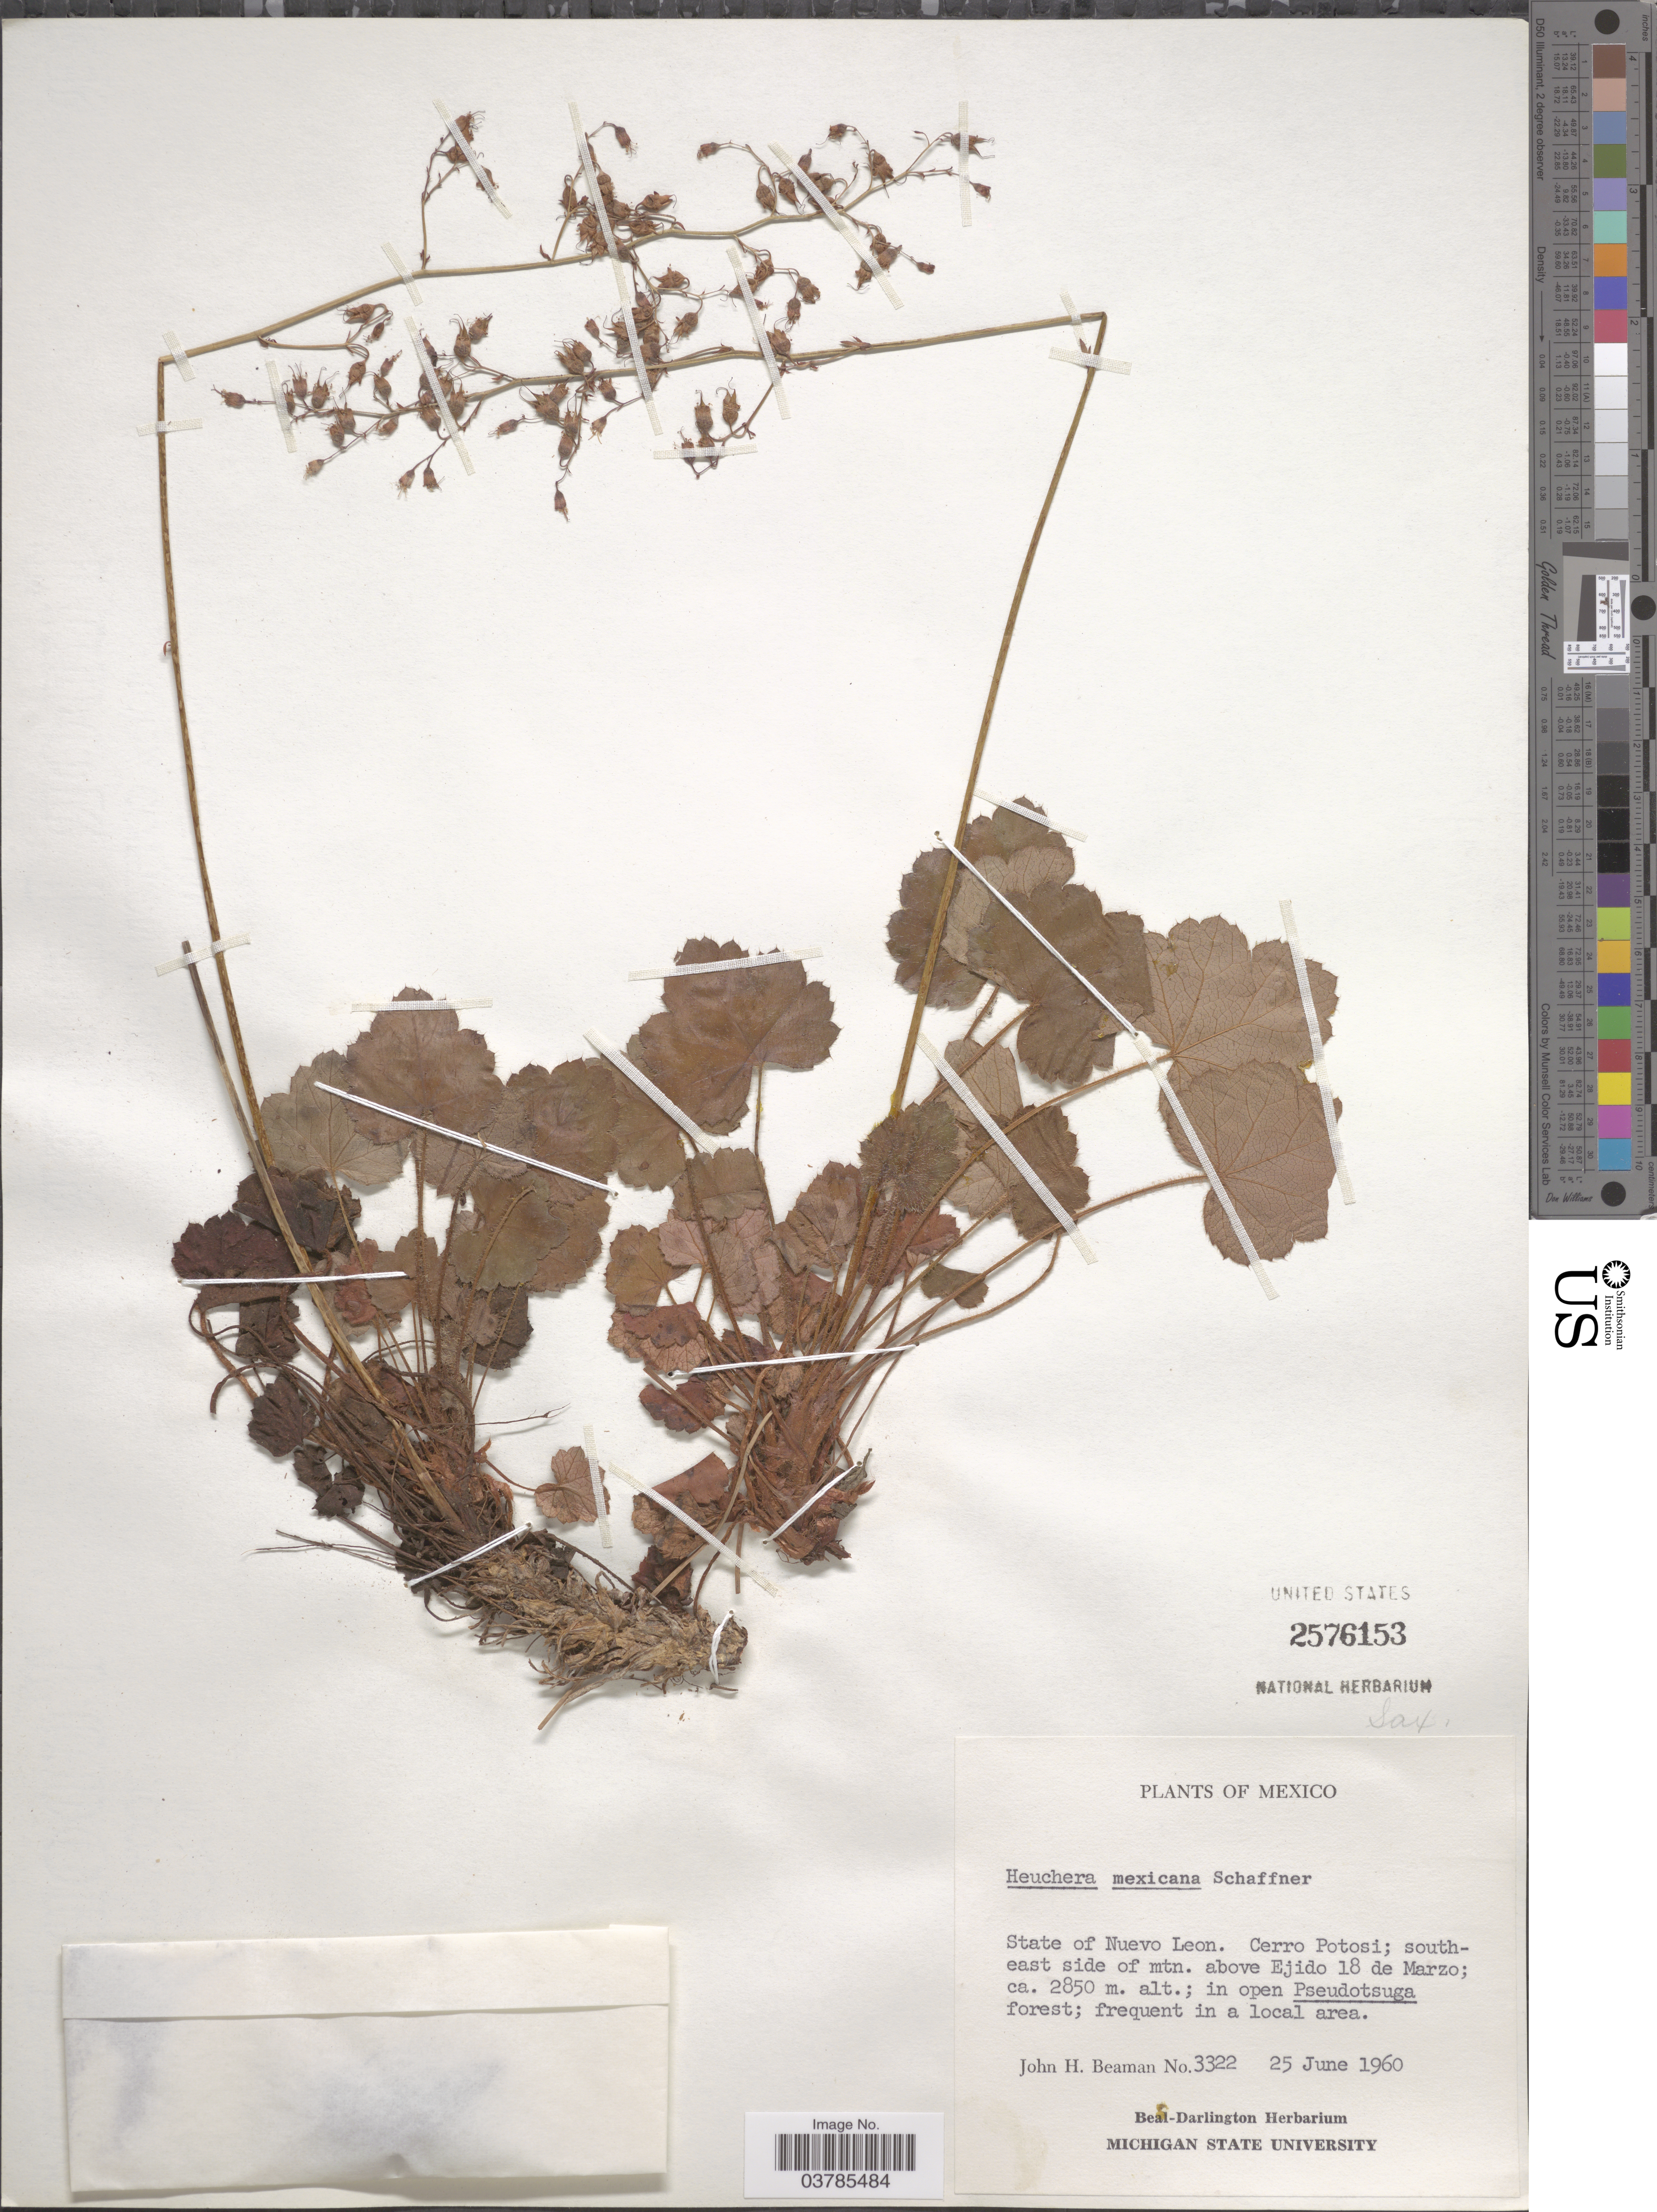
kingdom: Plantae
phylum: Tracheophyta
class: Magnoliopsida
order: Saxifragales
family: Saxifragaceae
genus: Heuchera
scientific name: Heuchera mexicana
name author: W. Schaffn. ex Rydb.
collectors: J. H. Beaman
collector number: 3322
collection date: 1960-06-25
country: Mexico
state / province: Nuevo León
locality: Cerro Potos; south-east side of mtn. above Ejido 18 de Marzo.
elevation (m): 2850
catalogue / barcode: US 2576153